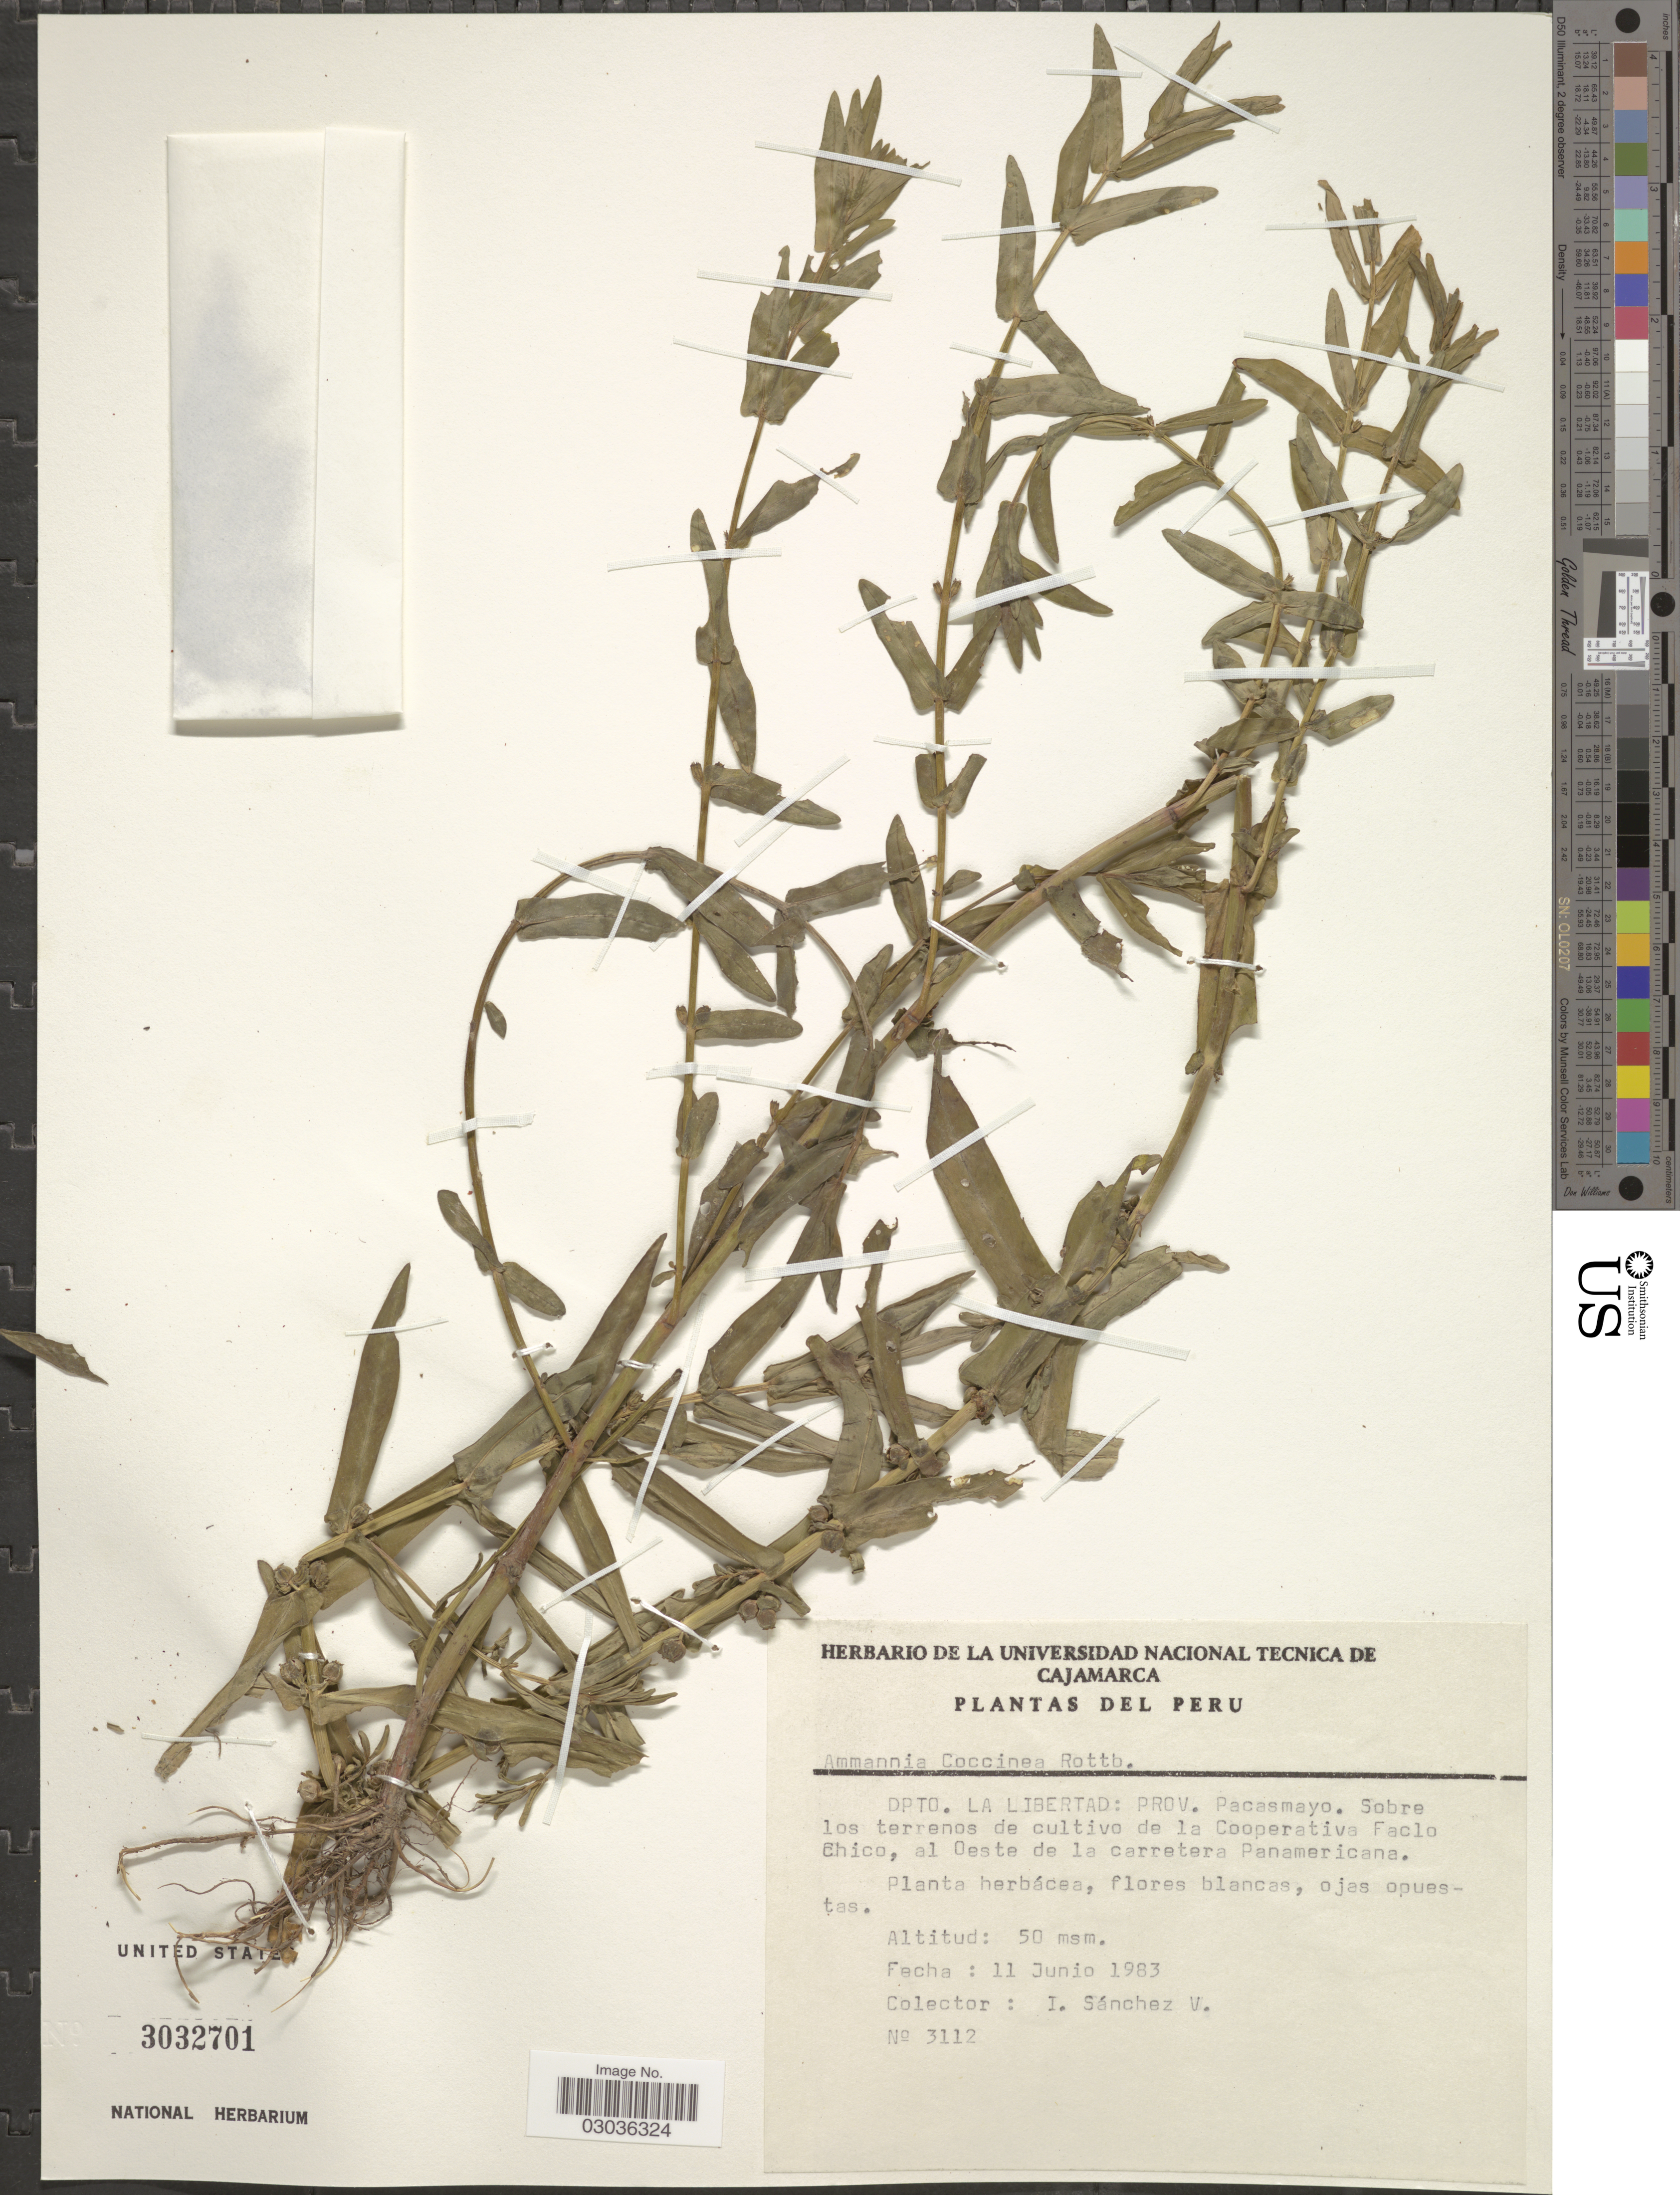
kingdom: Plantae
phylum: Tracheophyta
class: Magnoliopsida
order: Myrtales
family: Lythraceae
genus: Ammannia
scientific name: Ammannia coccinea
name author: Rottb.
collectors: I. Sánchez Vega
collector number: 3112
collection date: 1983-06-11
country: Peru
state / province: La Libertad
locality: Dpto. La Libertad: Prov. Pacasmayo. Sobre los terrenos de cultivo de la Cooperativa Faclo Chico, al Oeste de la carretera Panamericana.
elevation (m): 50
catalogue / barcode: US 3032701